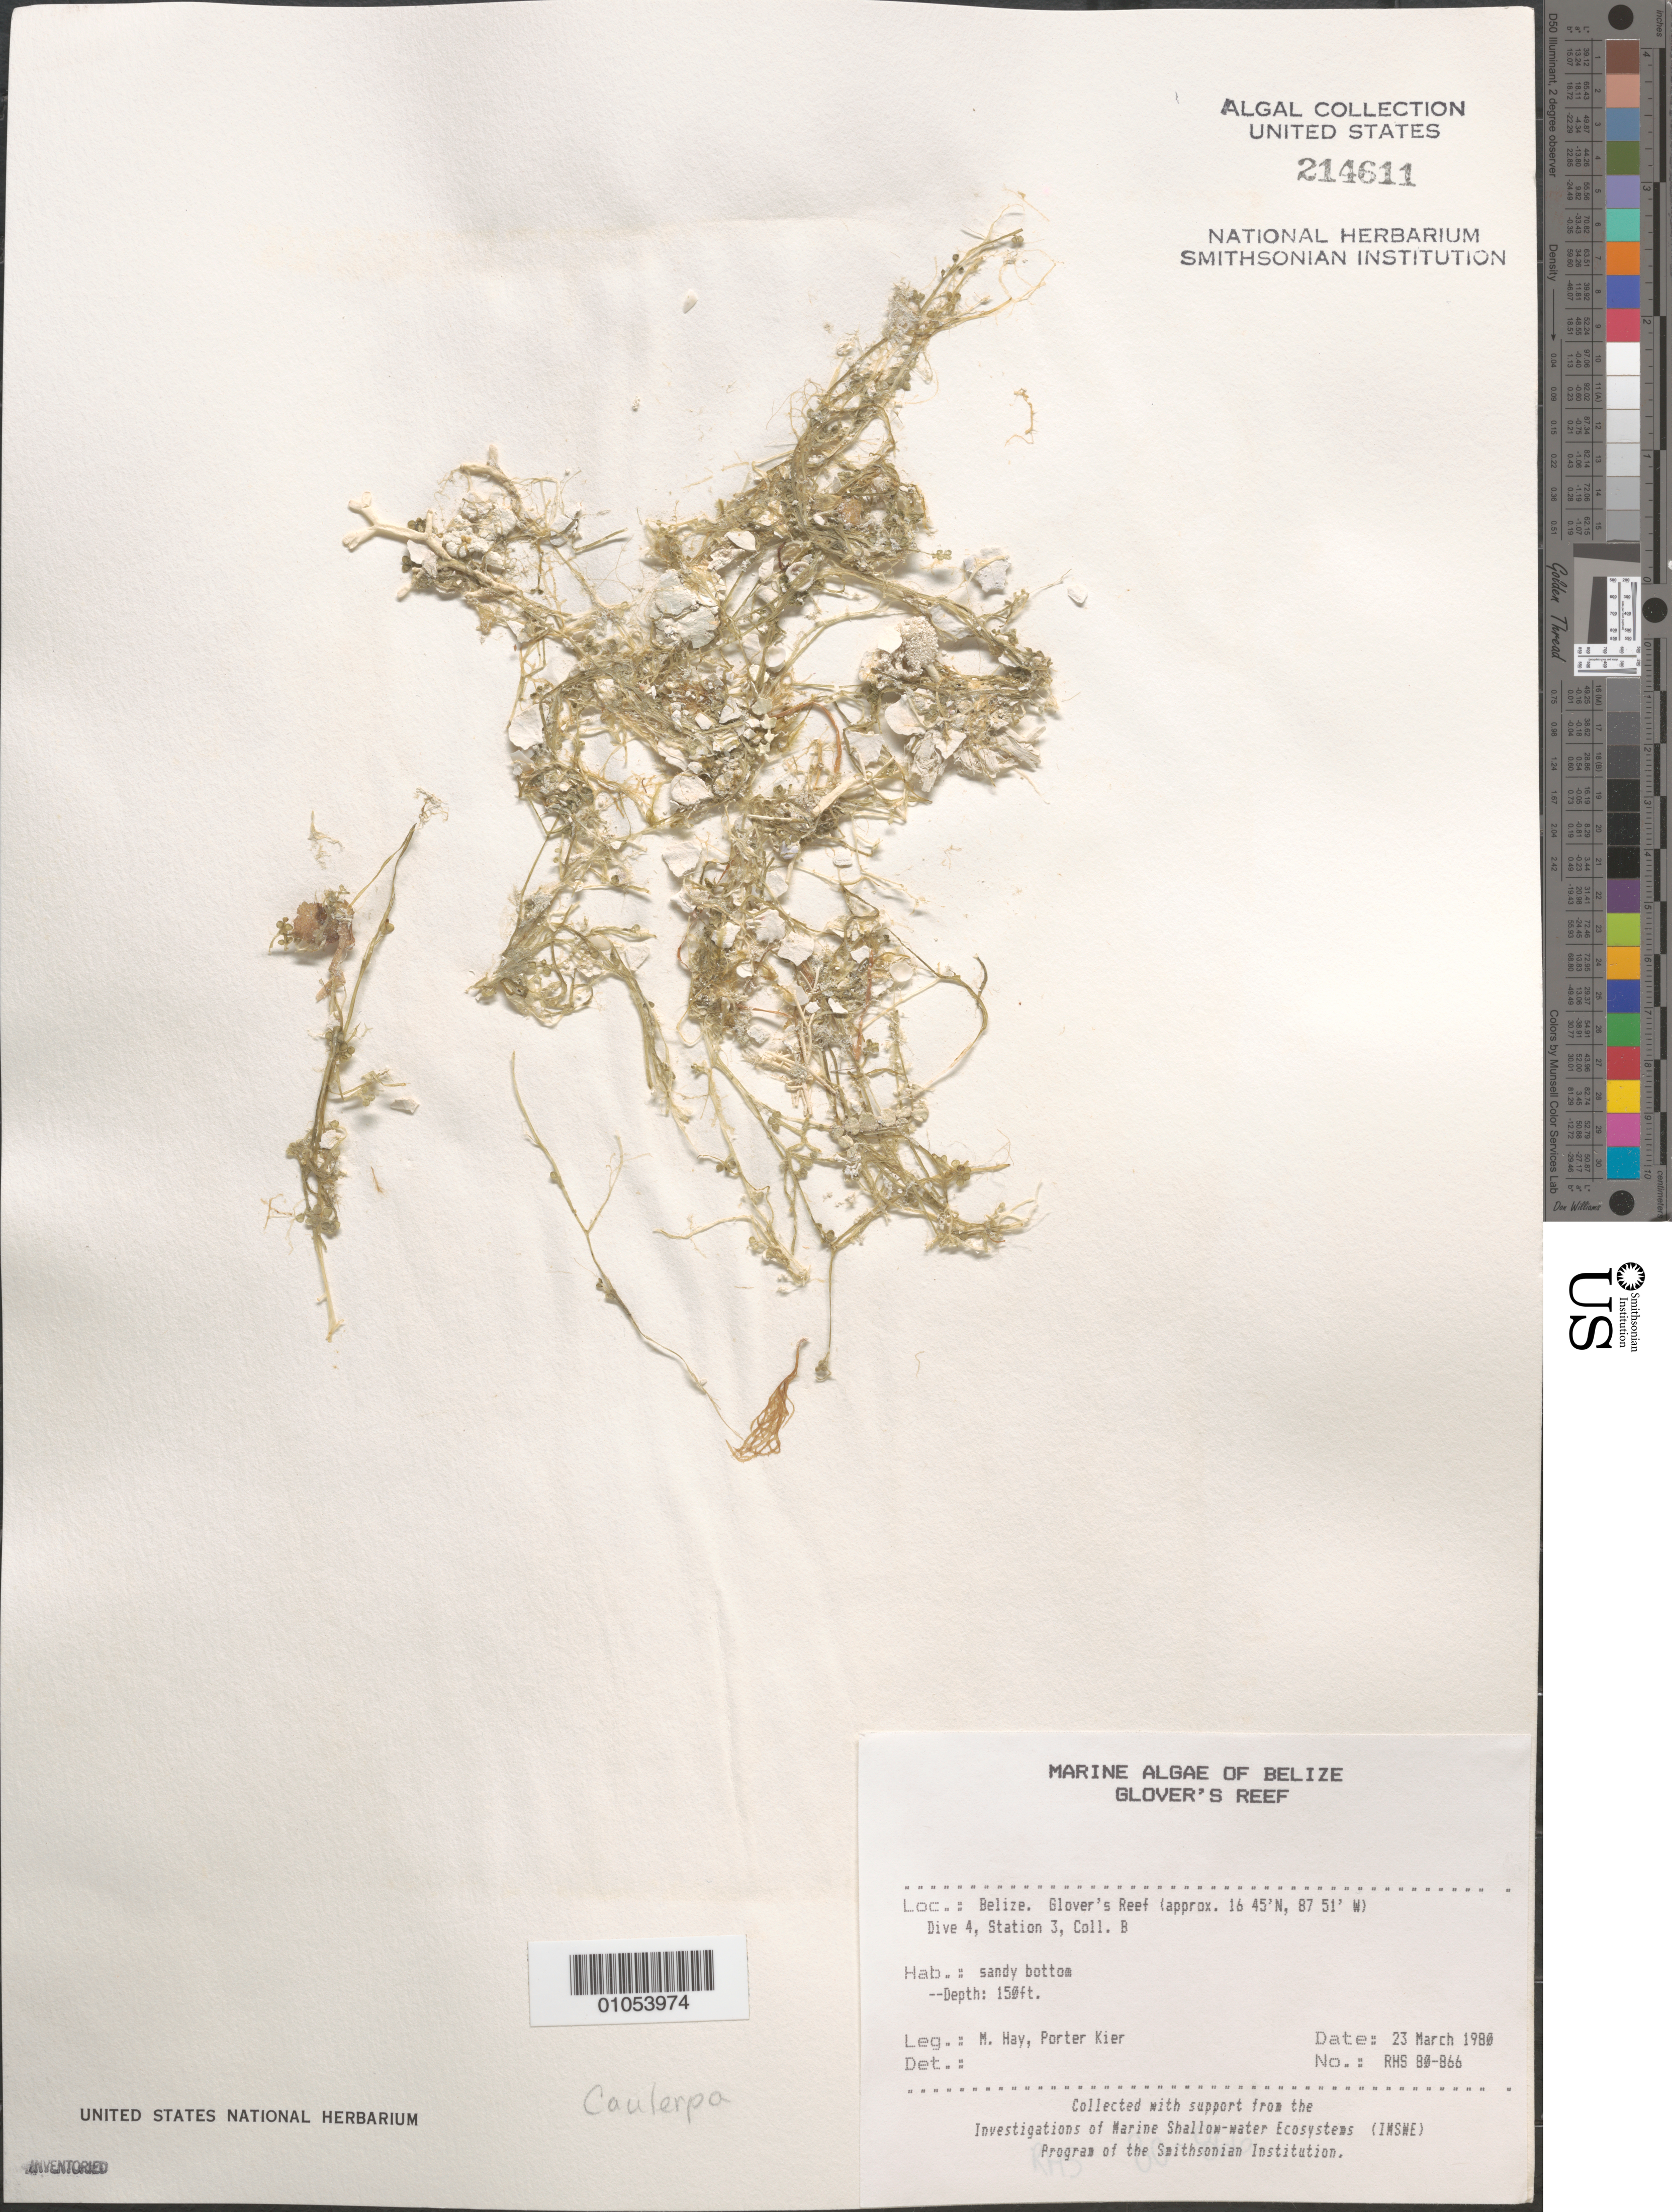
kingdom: Plantae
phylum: Chlorophyta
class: Ulvophyceae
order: Bryopsidales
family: Caulerpaceae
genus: Caulerpa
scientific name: Caulerpa sp.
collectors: M. E. Hay & P. Kier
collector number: RHS 80-866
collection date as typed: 23 Mar 1980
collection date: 1980-03-23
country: Belize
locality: Glovers Reef, Dive 4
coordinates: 16 45'N, 87 51'W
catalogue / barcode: US 214611